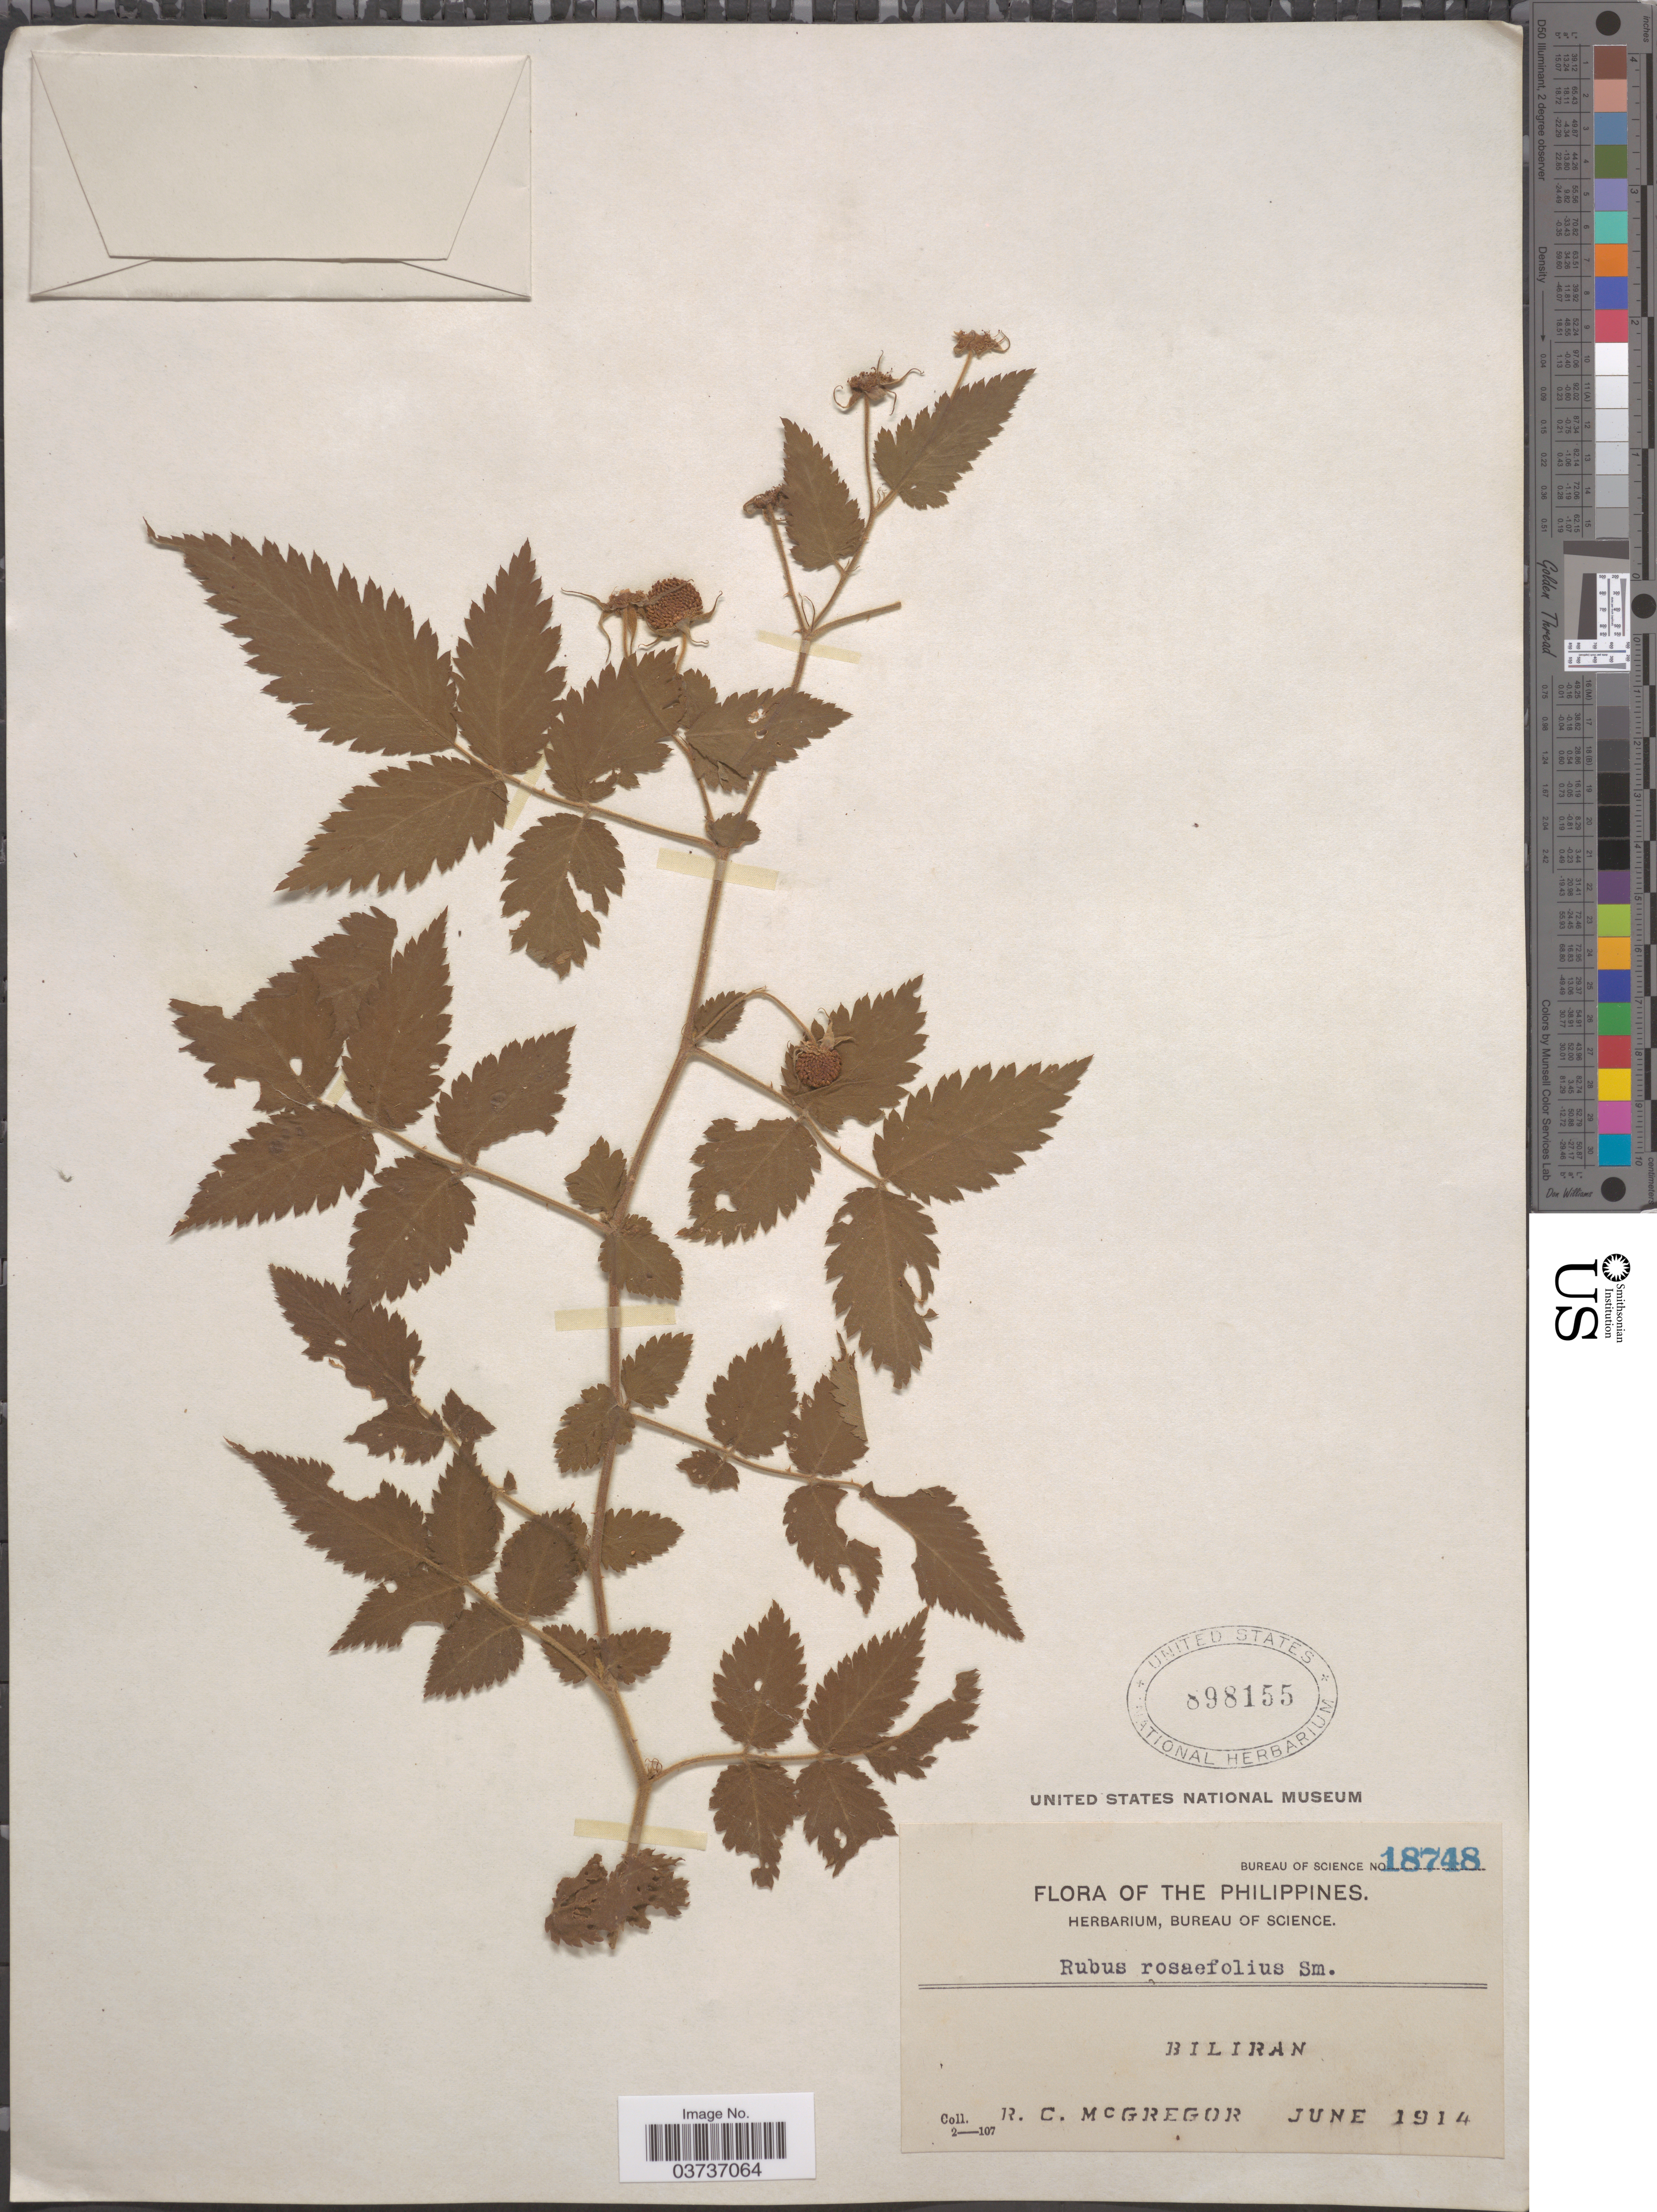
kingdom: Plantae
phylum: Tracheophyta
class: Magnoliopsida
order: Rosales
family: Rosaceae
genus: Rubus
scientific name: Rubus rosaefolius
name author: Sm.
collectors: R. C. McGregor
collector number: Bureau of Science 18748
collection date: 1914-06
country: Philippines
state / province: Eastern Visayas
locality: Biliran.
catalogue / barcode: US 898155